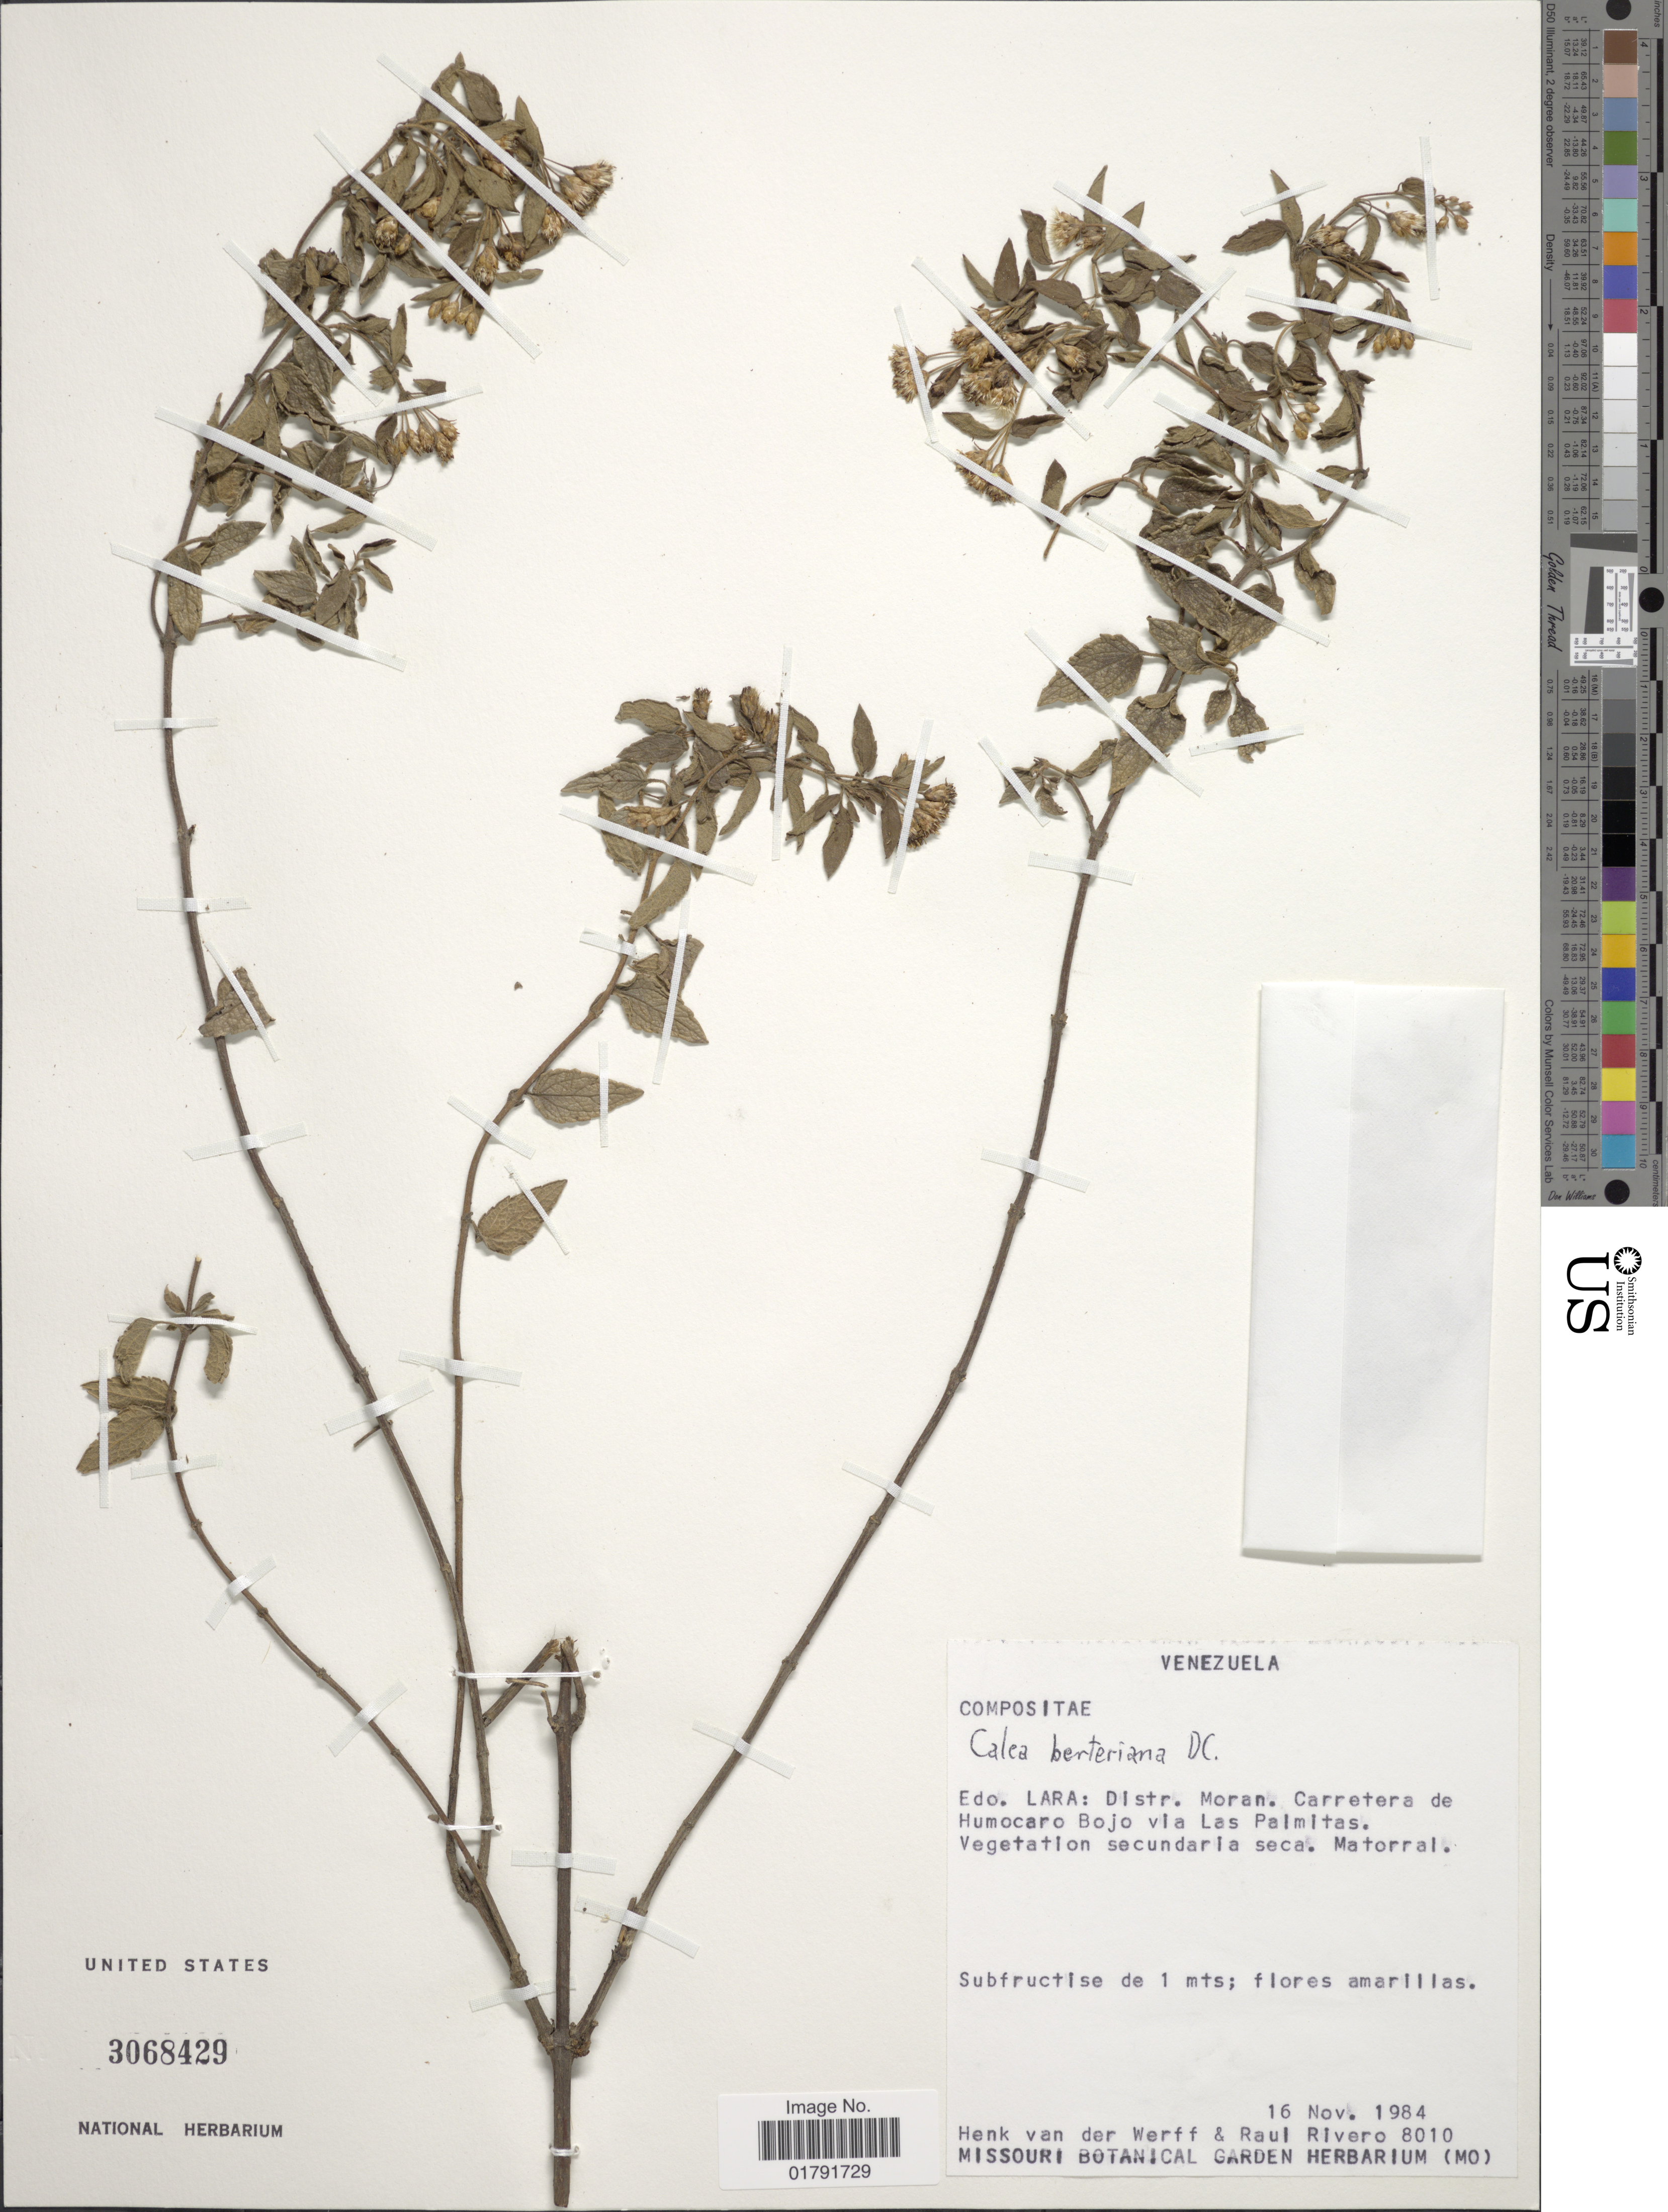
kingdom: Plantae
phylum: Tracheophyta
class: Magnoliopsida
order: Asterales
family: Asteraceae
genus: Calea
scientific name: Calea berteriana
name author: DC.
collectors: H. van der Werff & R. Rivero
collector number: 8010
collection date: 1984-11-16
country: Venezuela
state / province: Lara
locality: Distr. Moran, Carretera de Humocaro Bojo via Las Palmitas.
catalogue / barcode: US 3068429